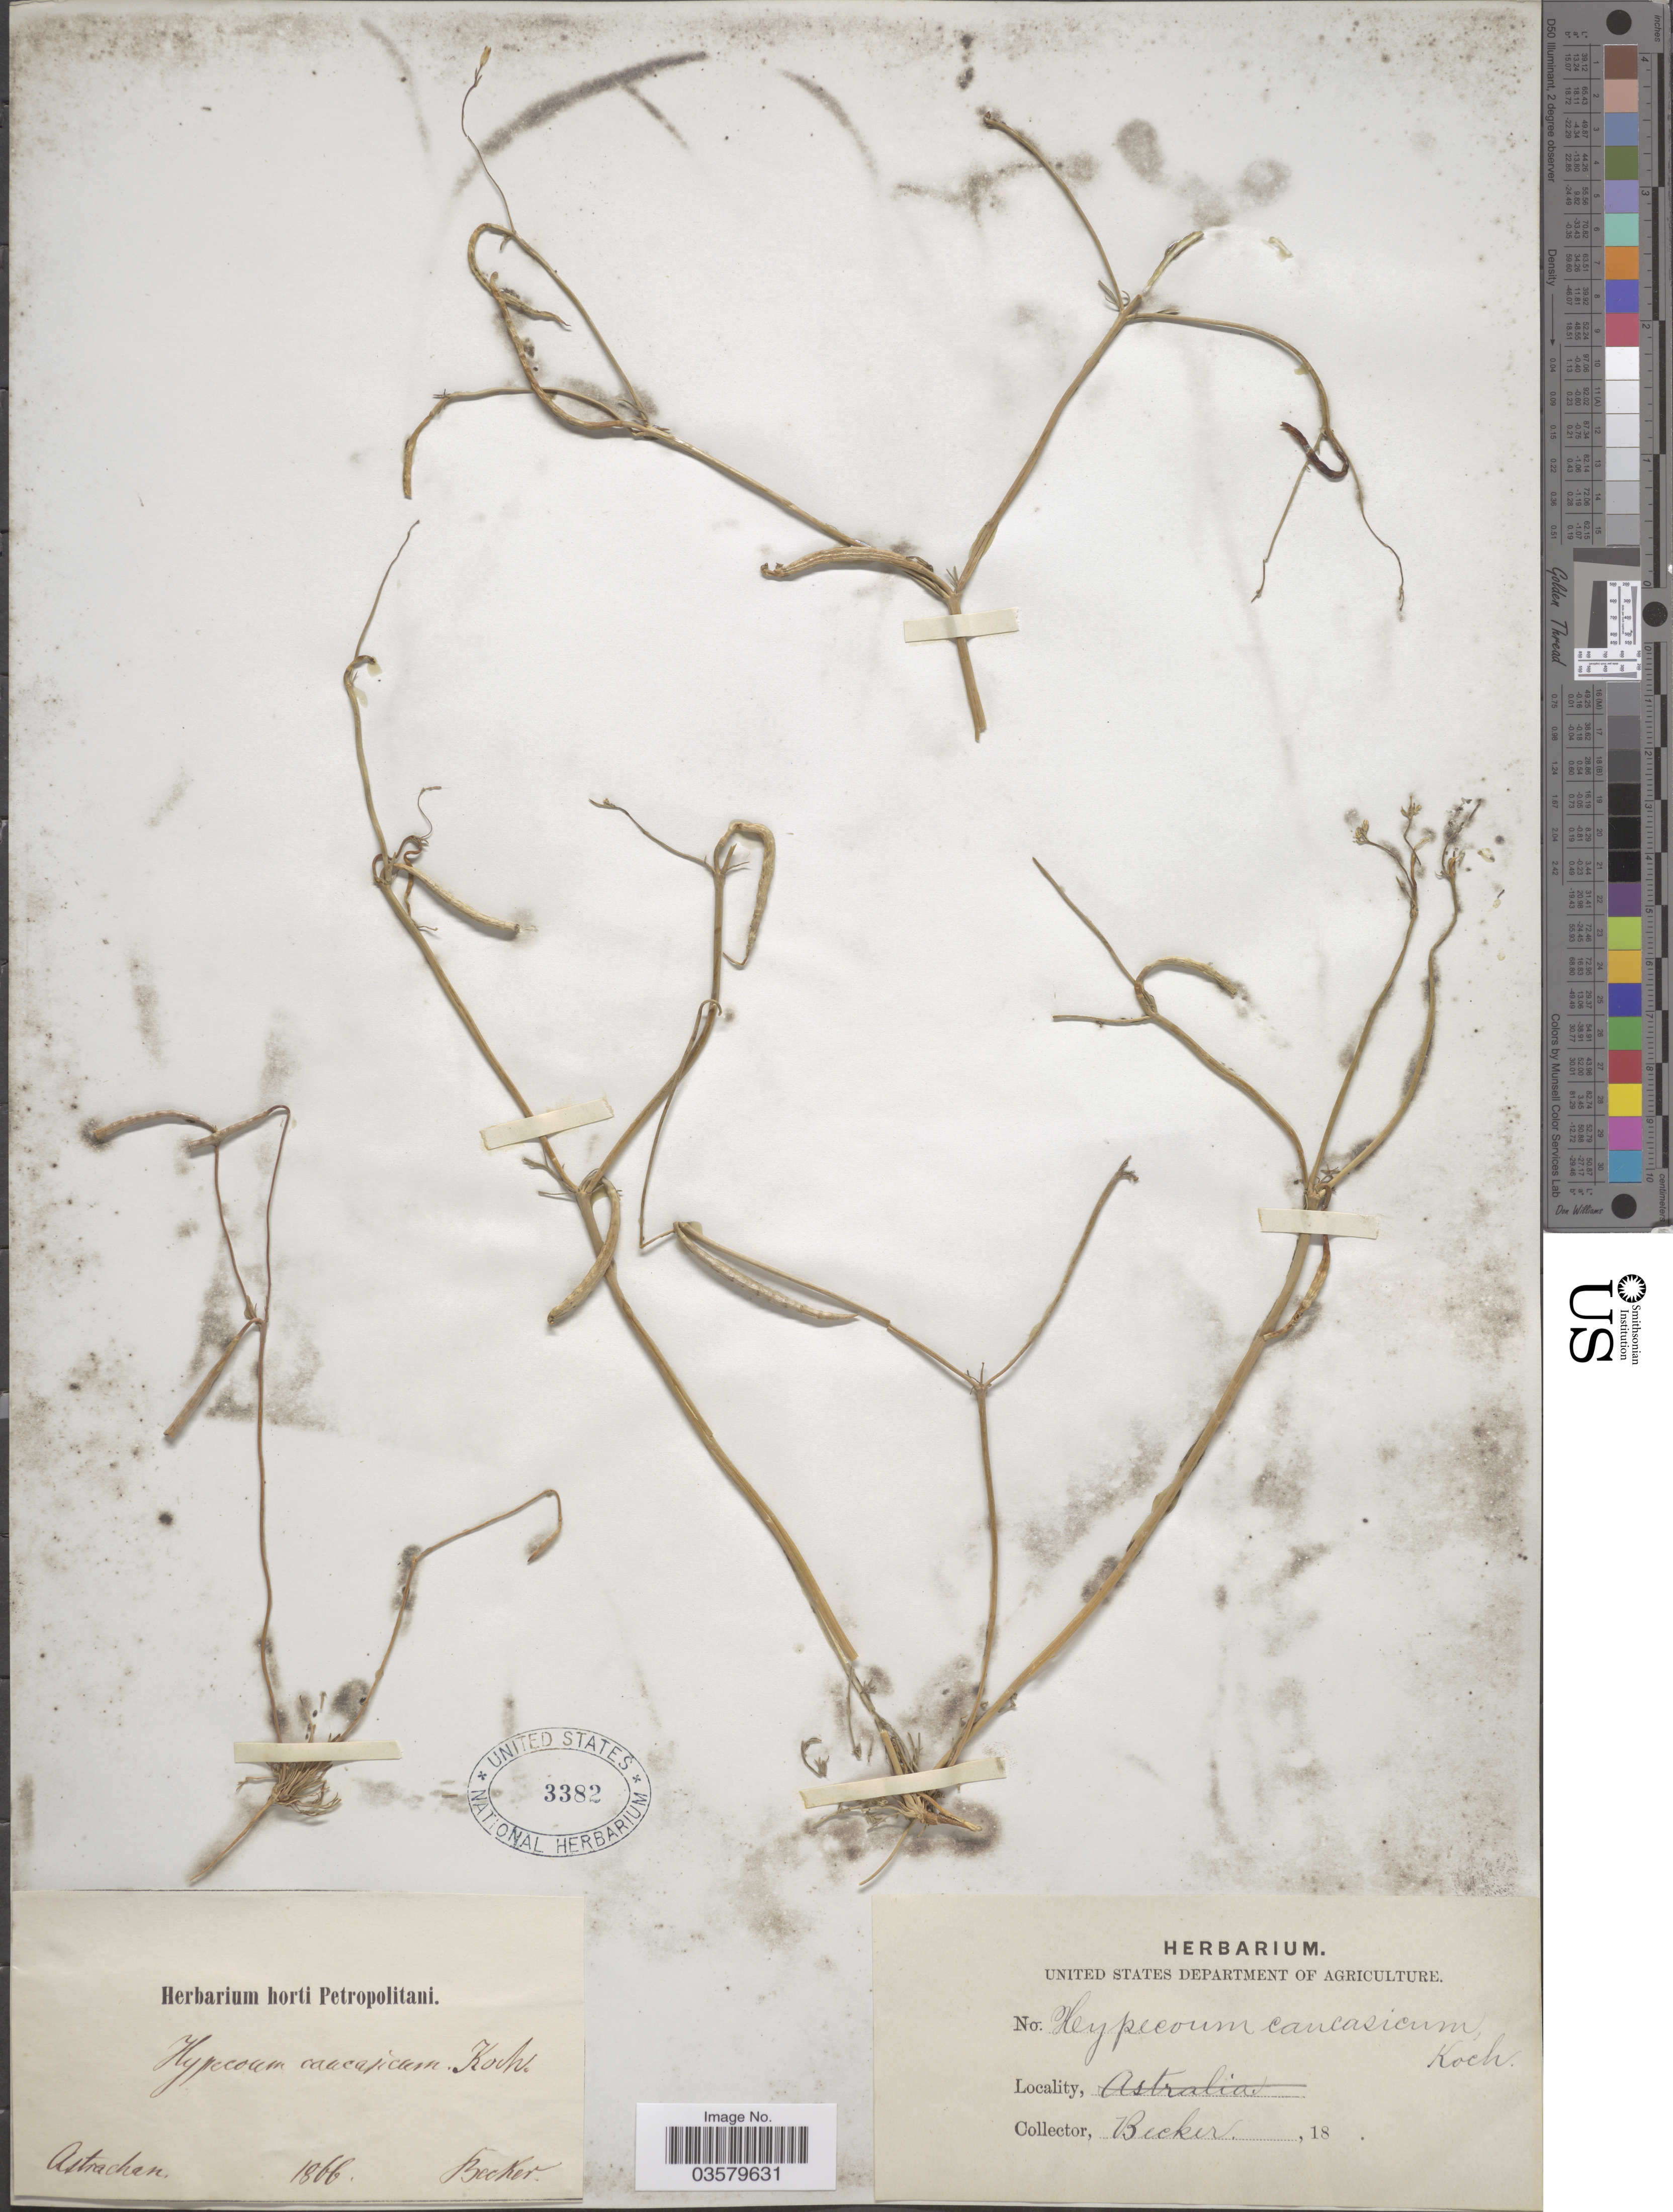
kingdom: Plantae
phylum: Tracheophyta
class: Magnoliopsida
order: Ranunculales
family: Papaveraceae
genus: Hypecoum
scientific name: Hypecoum caucasicum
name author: Koch ex Ledeb.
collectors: -. Becker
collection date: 1866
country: Russian Federation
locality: Astrachan.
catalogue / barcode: US 3382